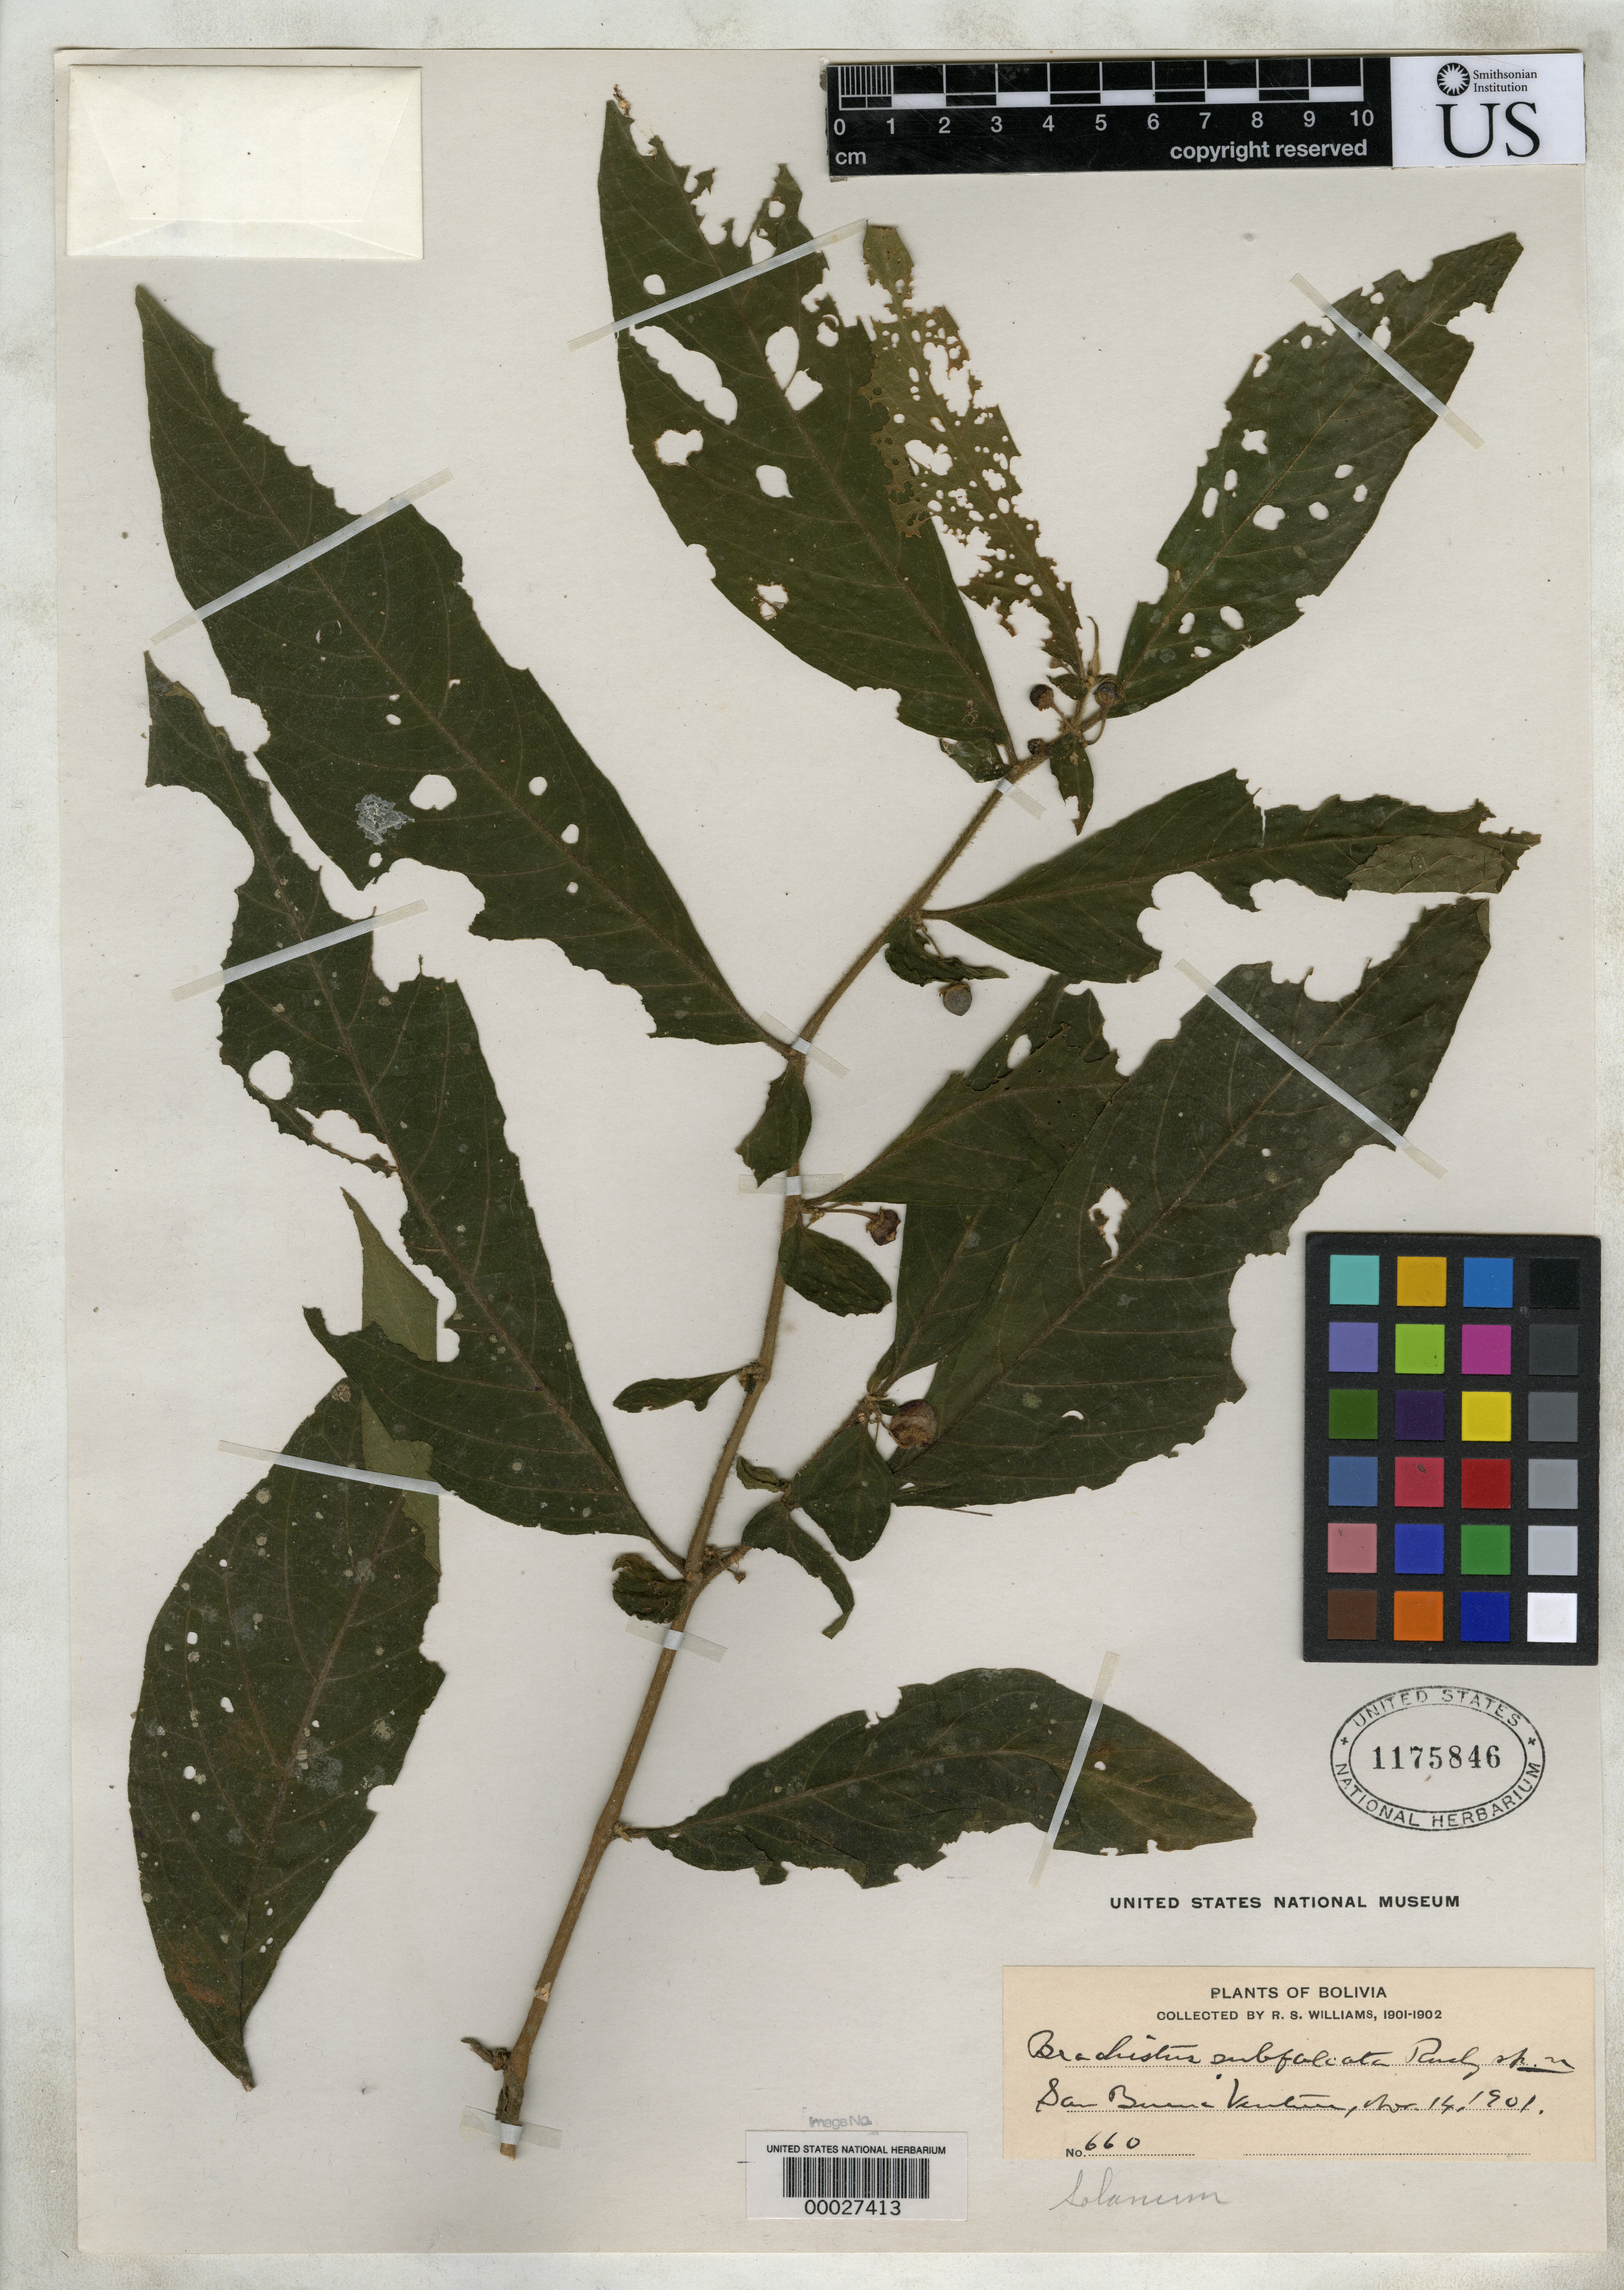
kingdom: Plantae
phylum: Tracheophyta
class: Magnoliopsida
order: Solanales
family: Solanaceae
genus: Brachistus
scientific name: Brachistus subfalcatus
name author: Rusby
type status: Isotype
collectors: R. S. Williams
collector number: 660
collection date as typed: Nov. 14, 1901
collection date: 1901-11-14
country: Bolivia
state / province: La Paz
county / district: Iturralde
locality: San Buena Ventura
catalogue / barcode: US 1175846